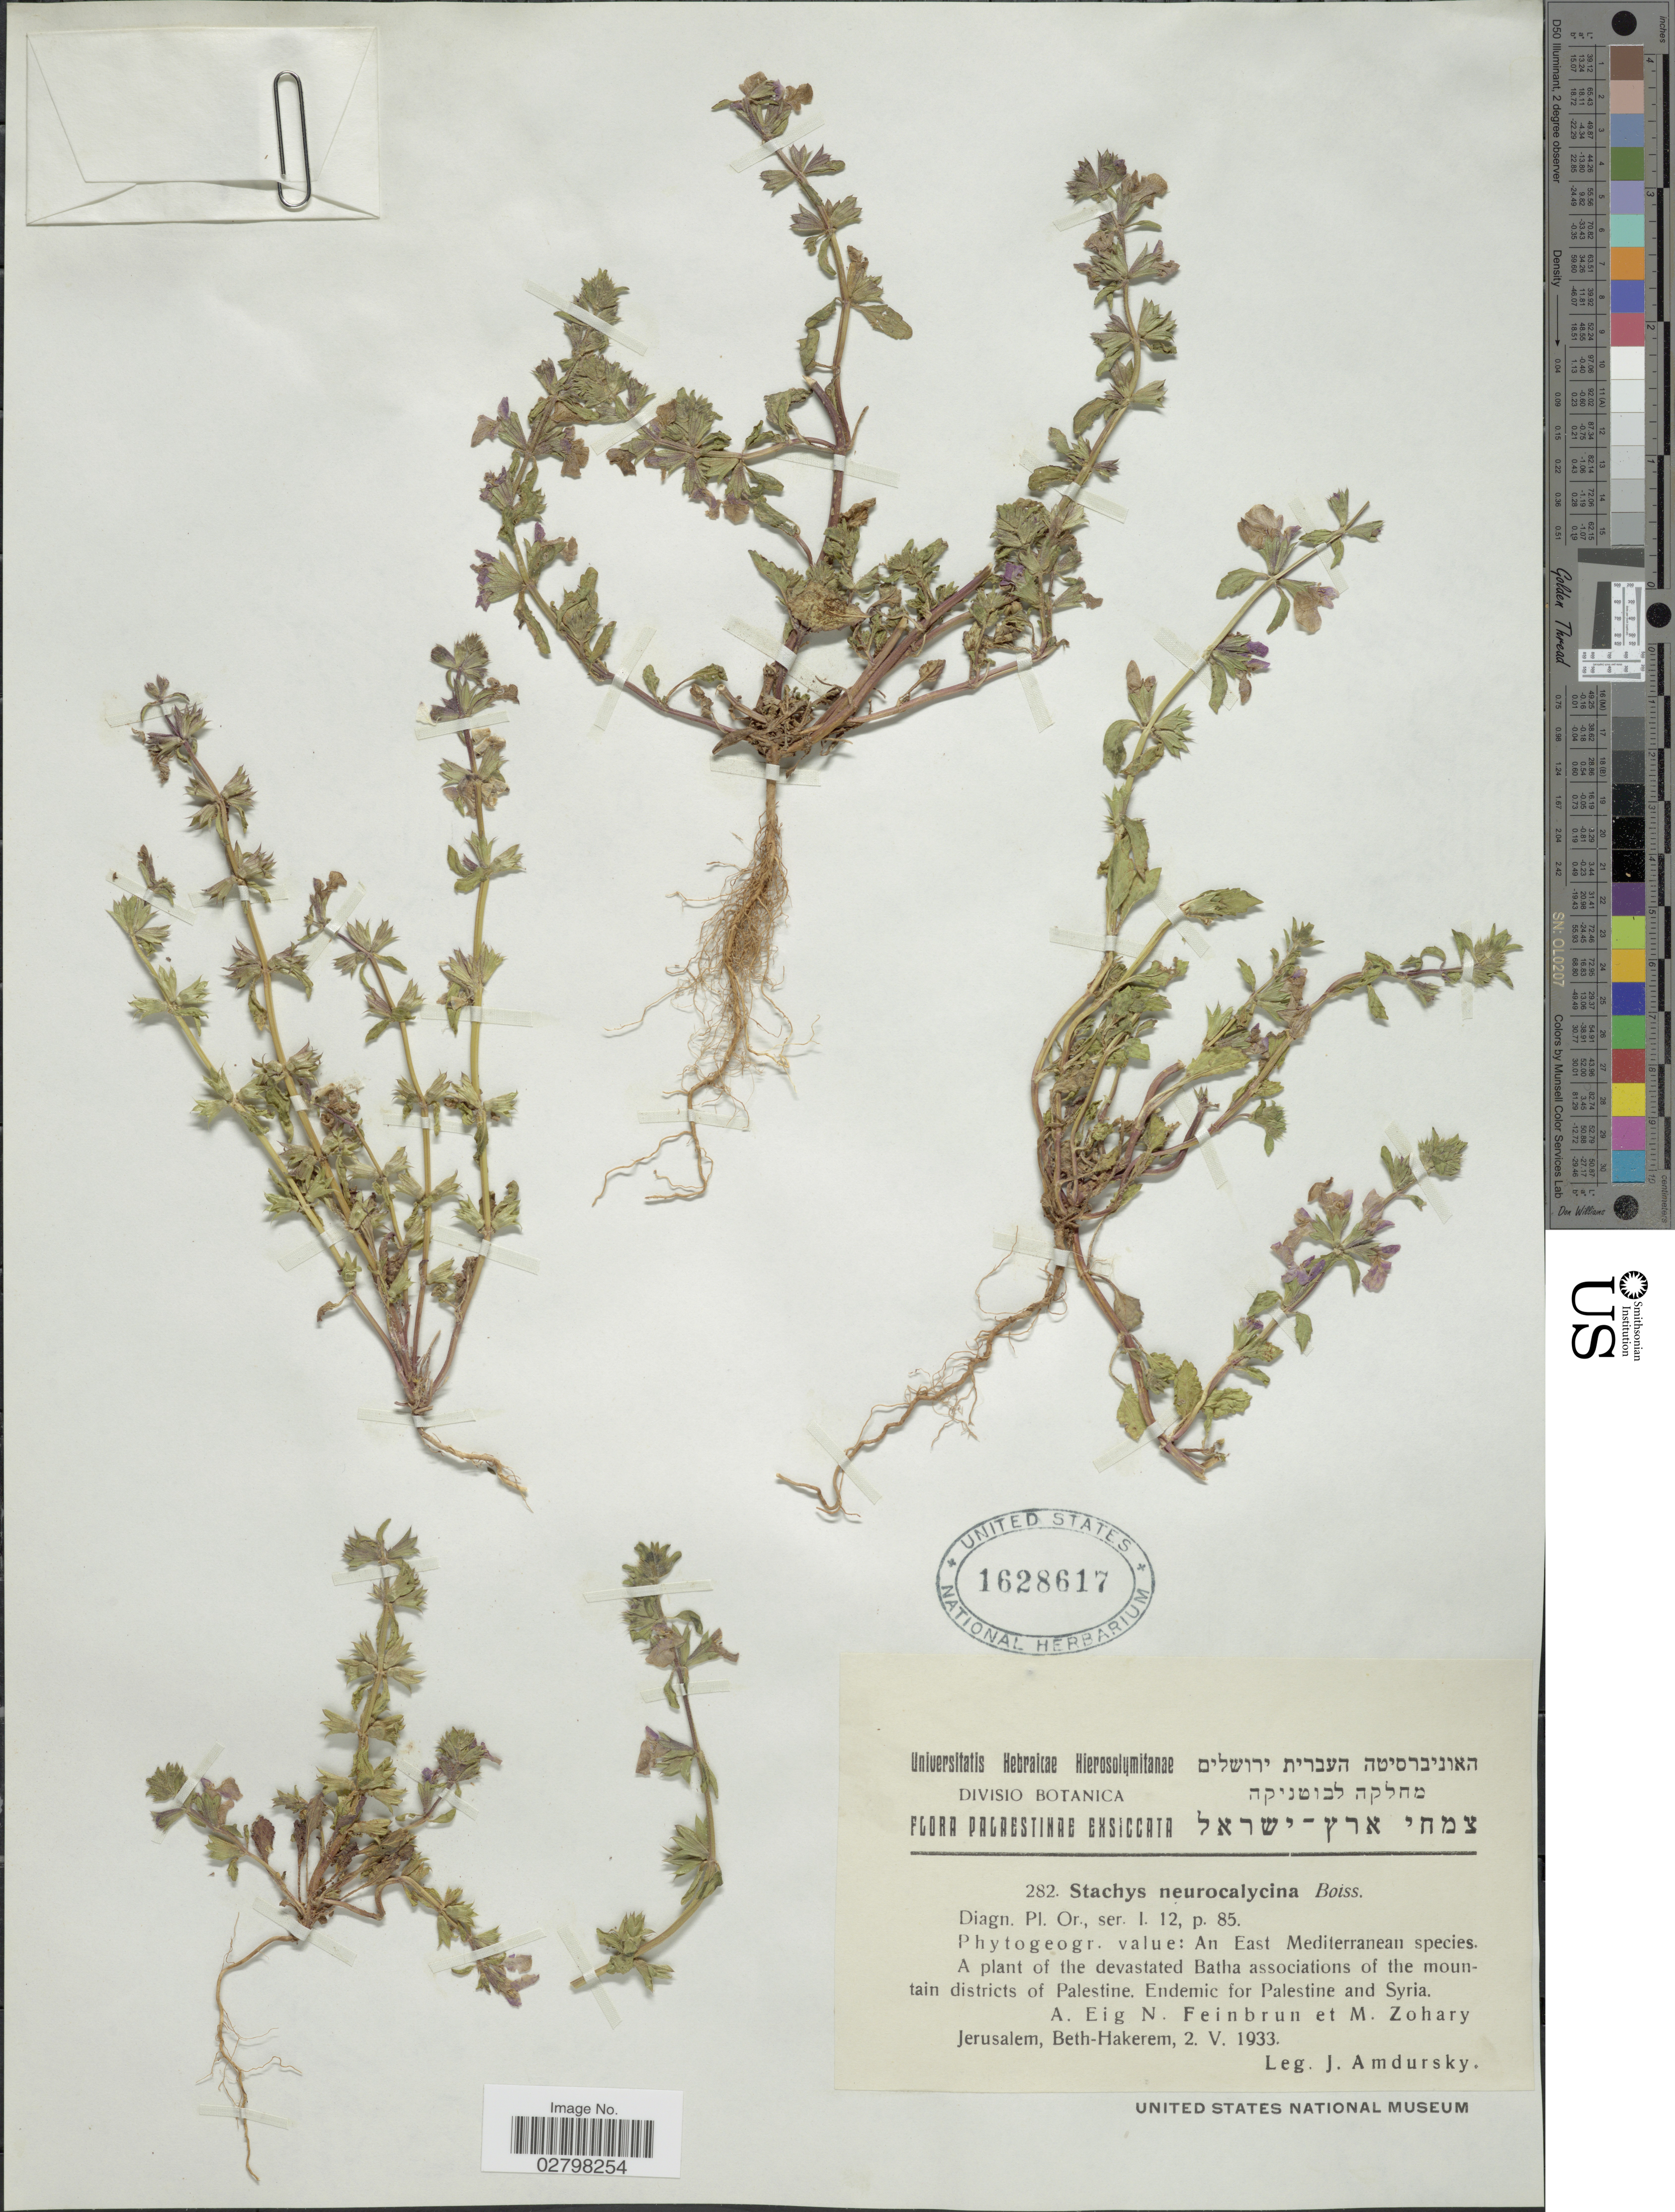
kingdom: Plantae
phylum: Tracheophyta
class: Magnoliopsida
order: Lamiales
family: Lamiaceae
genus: Stachys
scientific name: Stachys neurocalycina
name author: Boiss.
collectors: I. Amdursky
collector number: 282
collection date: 1933-05-02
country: Israel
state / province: Jerusalem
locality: Palaestinae. Beth-Hakerem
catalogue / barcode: US 1628617